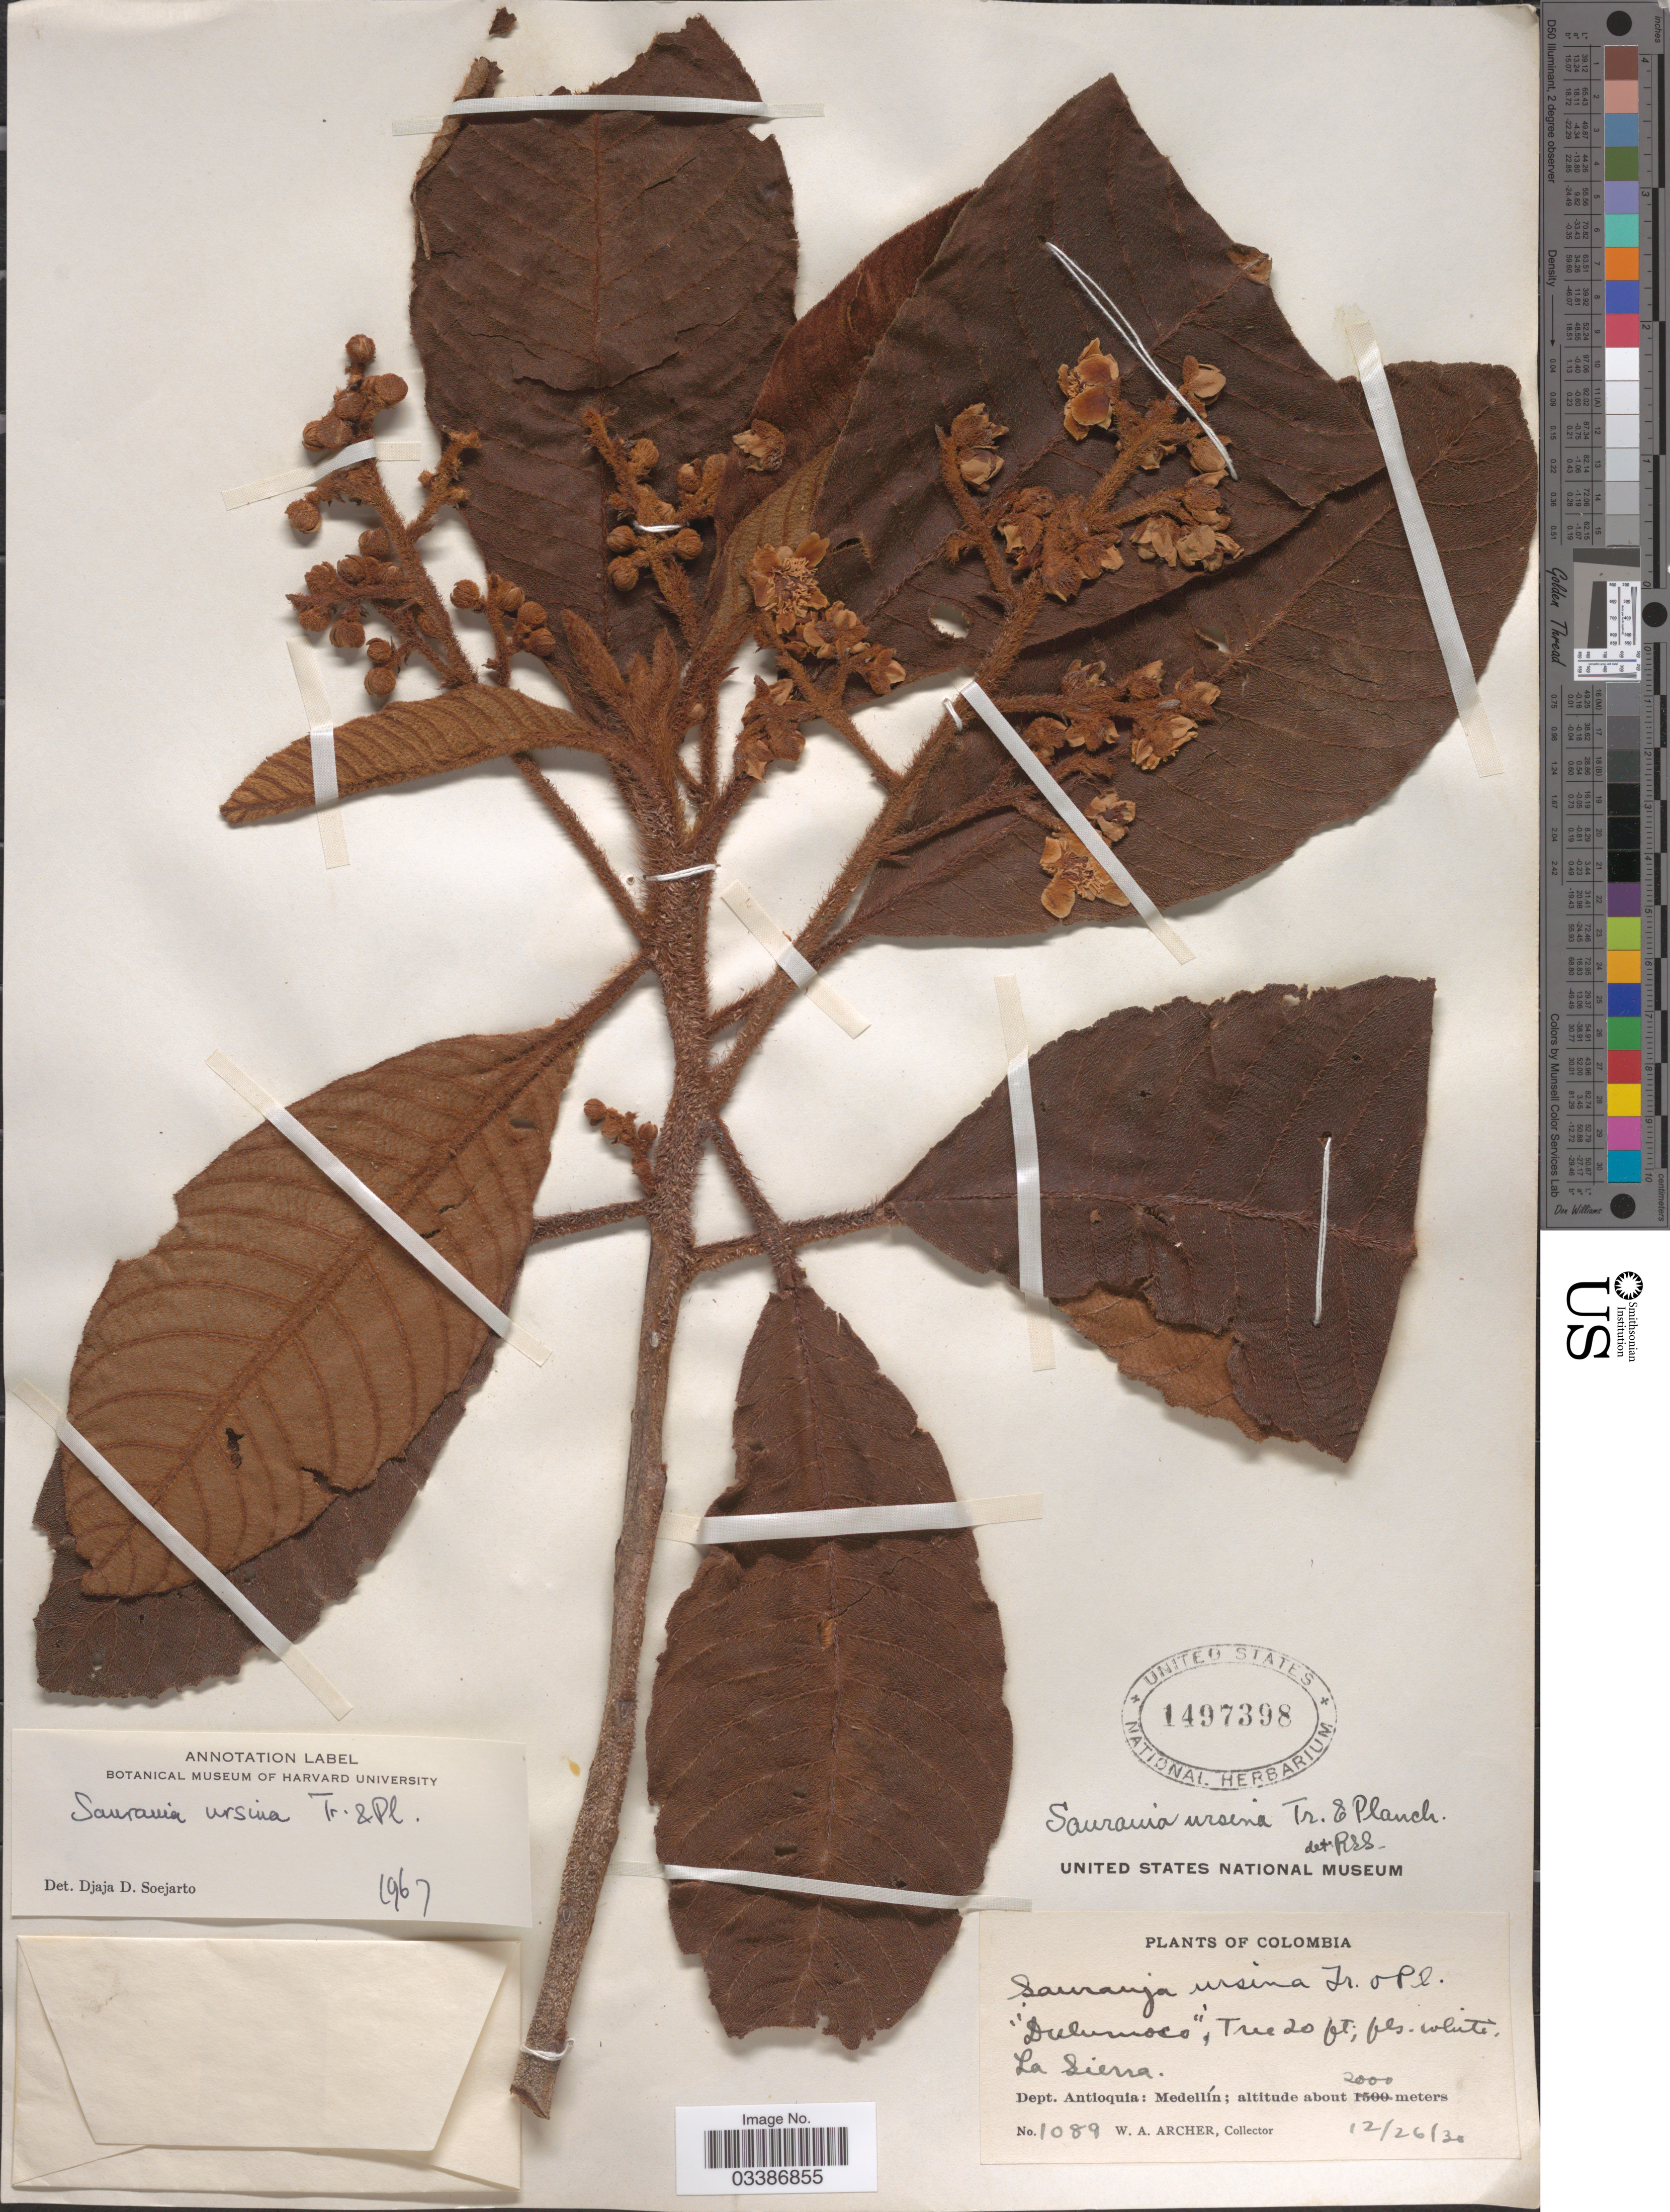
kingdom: Plantae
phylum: Tracheophyta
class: Magnoliopsida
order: Ericales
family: Actinidiaceae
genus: Saurauia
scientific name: Saurauia ursina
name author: Triana & Planch.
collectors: W. Archer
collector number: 1089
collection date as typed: Transcribed d/m/y: 26/12/30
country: Colombia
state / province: Antioquia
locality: La Sierra. Dept. Antioquia: Medellín.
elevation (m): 2000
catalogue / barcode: US 1497398